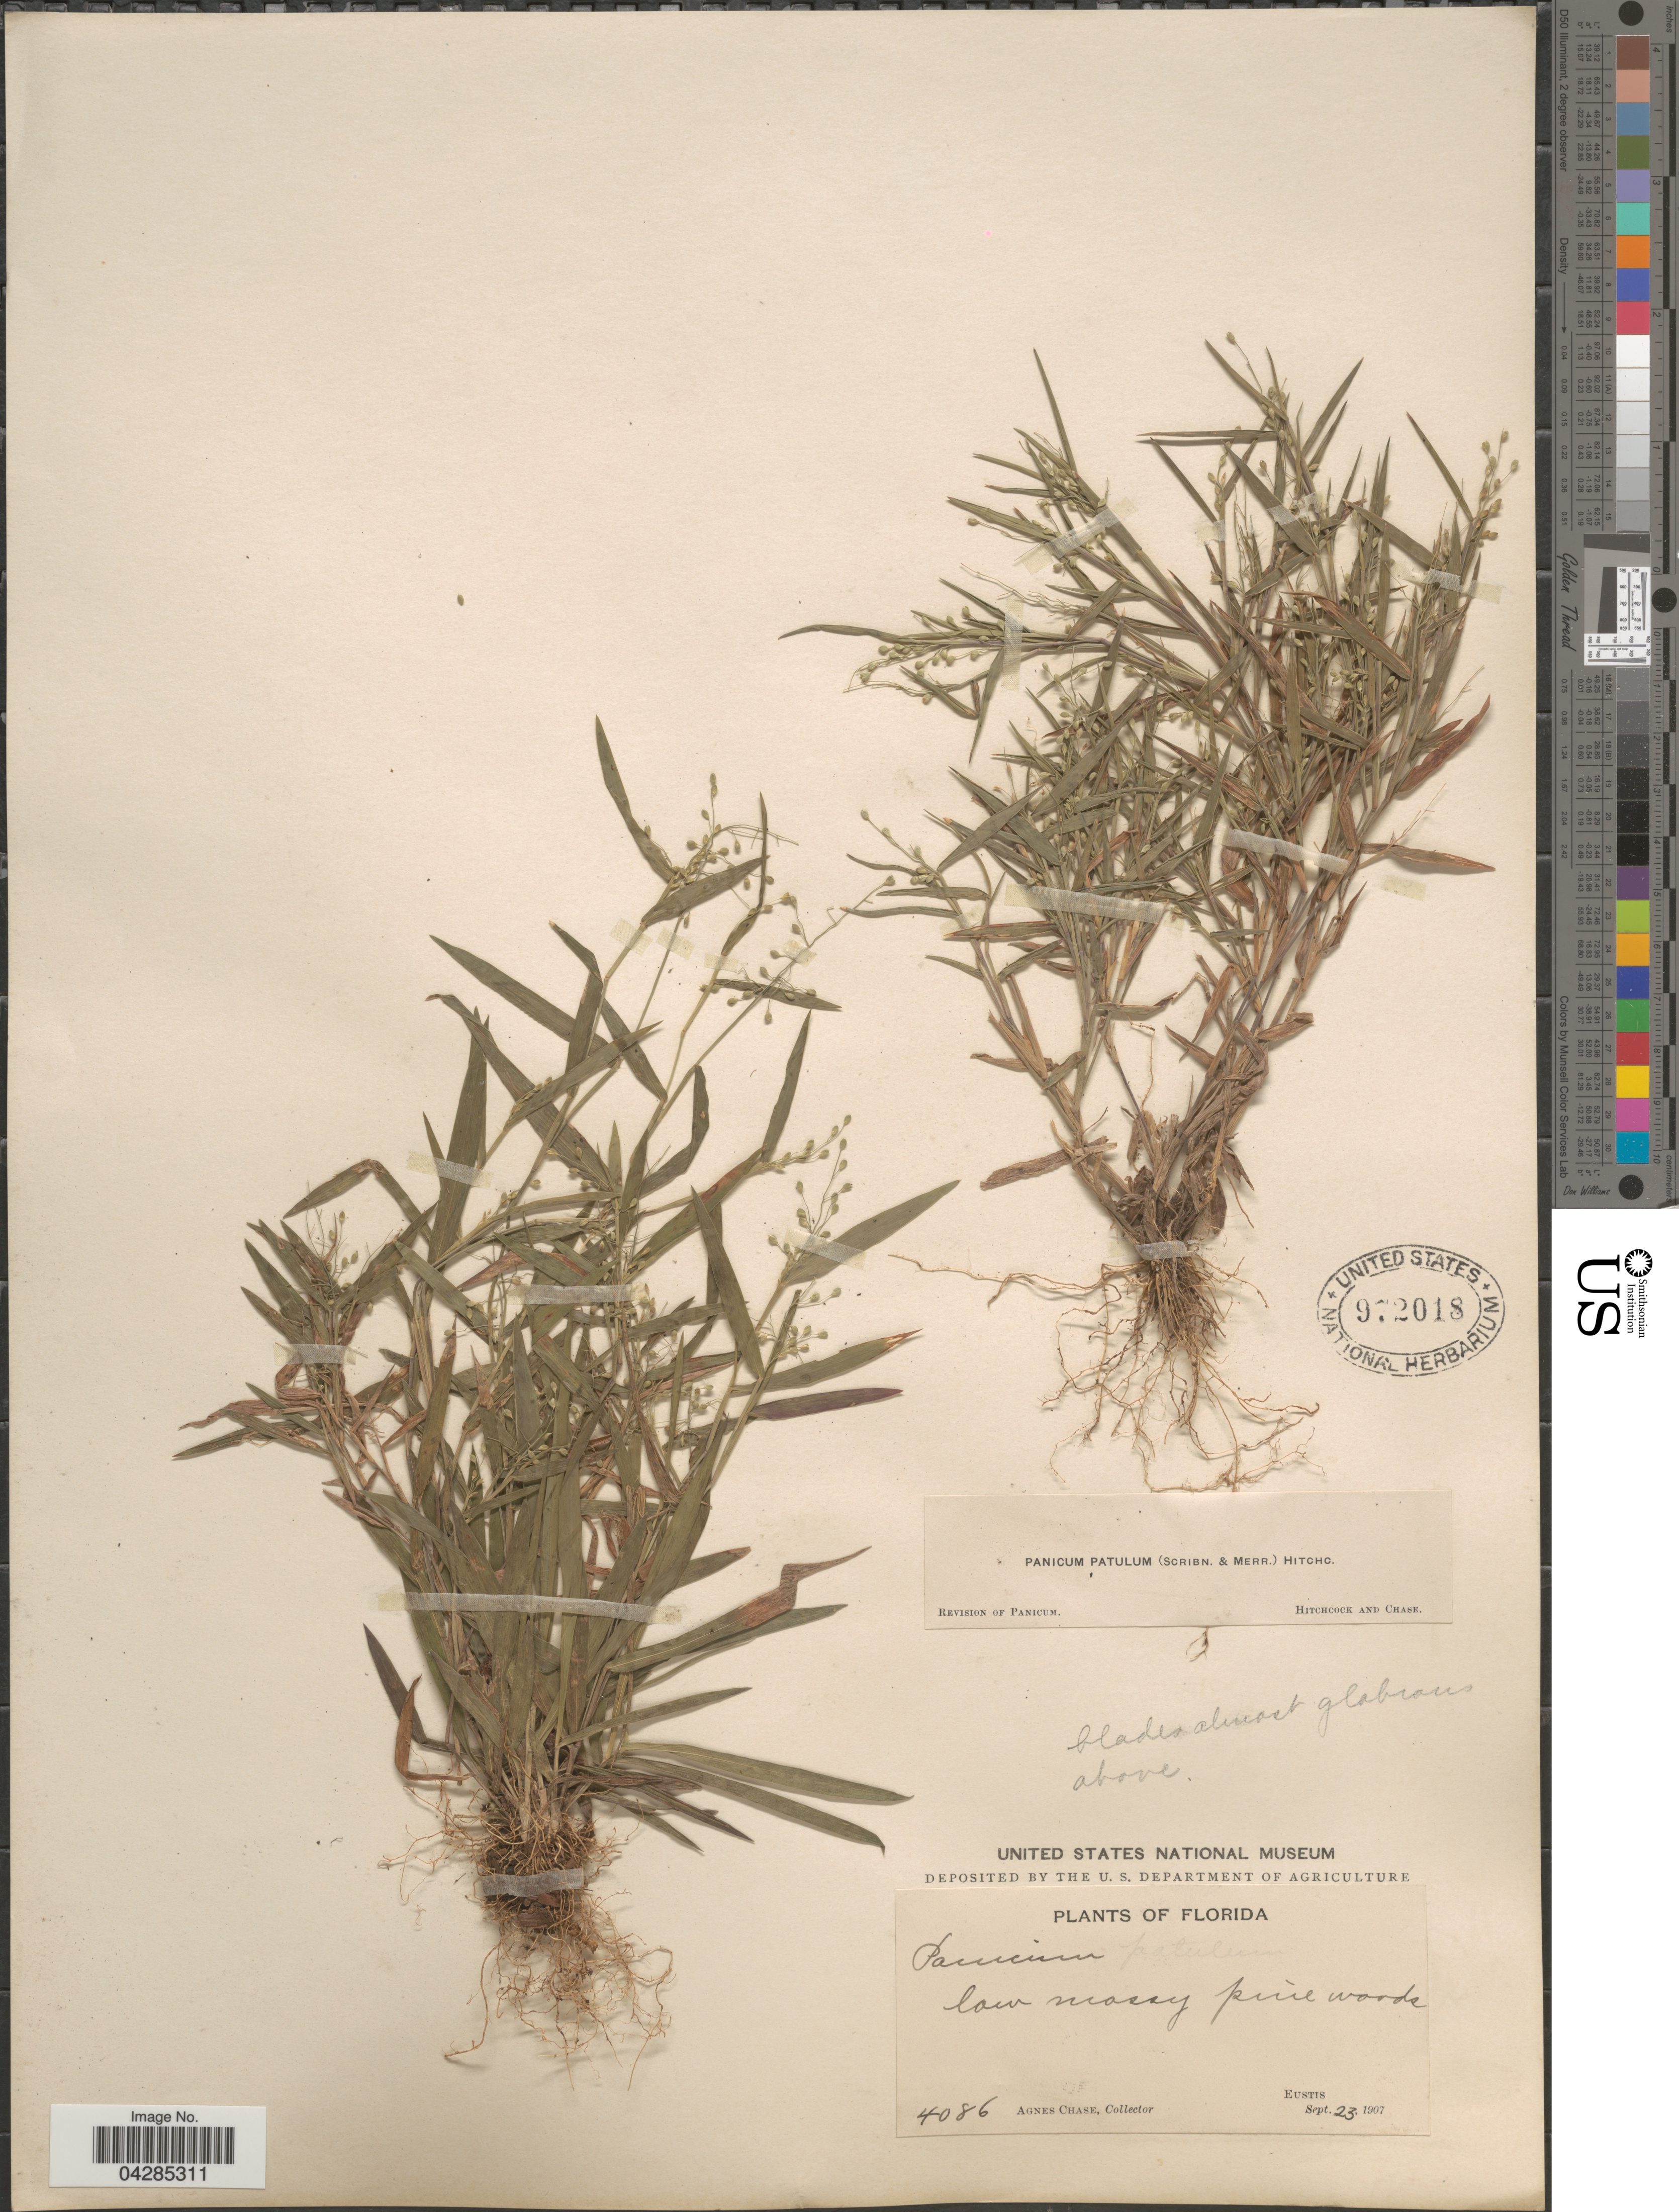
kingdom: Plantae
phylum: Tracheophyta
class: Liliopsida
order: Poales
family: Poaceae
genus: Dichanthelium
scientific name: Dichanthelium portoricense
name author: (Desv. ex Ham.) B.F. Hansen & Wunderlin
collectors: A. Chase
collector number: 4086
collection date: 1907-09-23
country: United States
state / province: Florida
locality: Low mossy pine woods. Eustis.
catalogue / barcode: US 972018